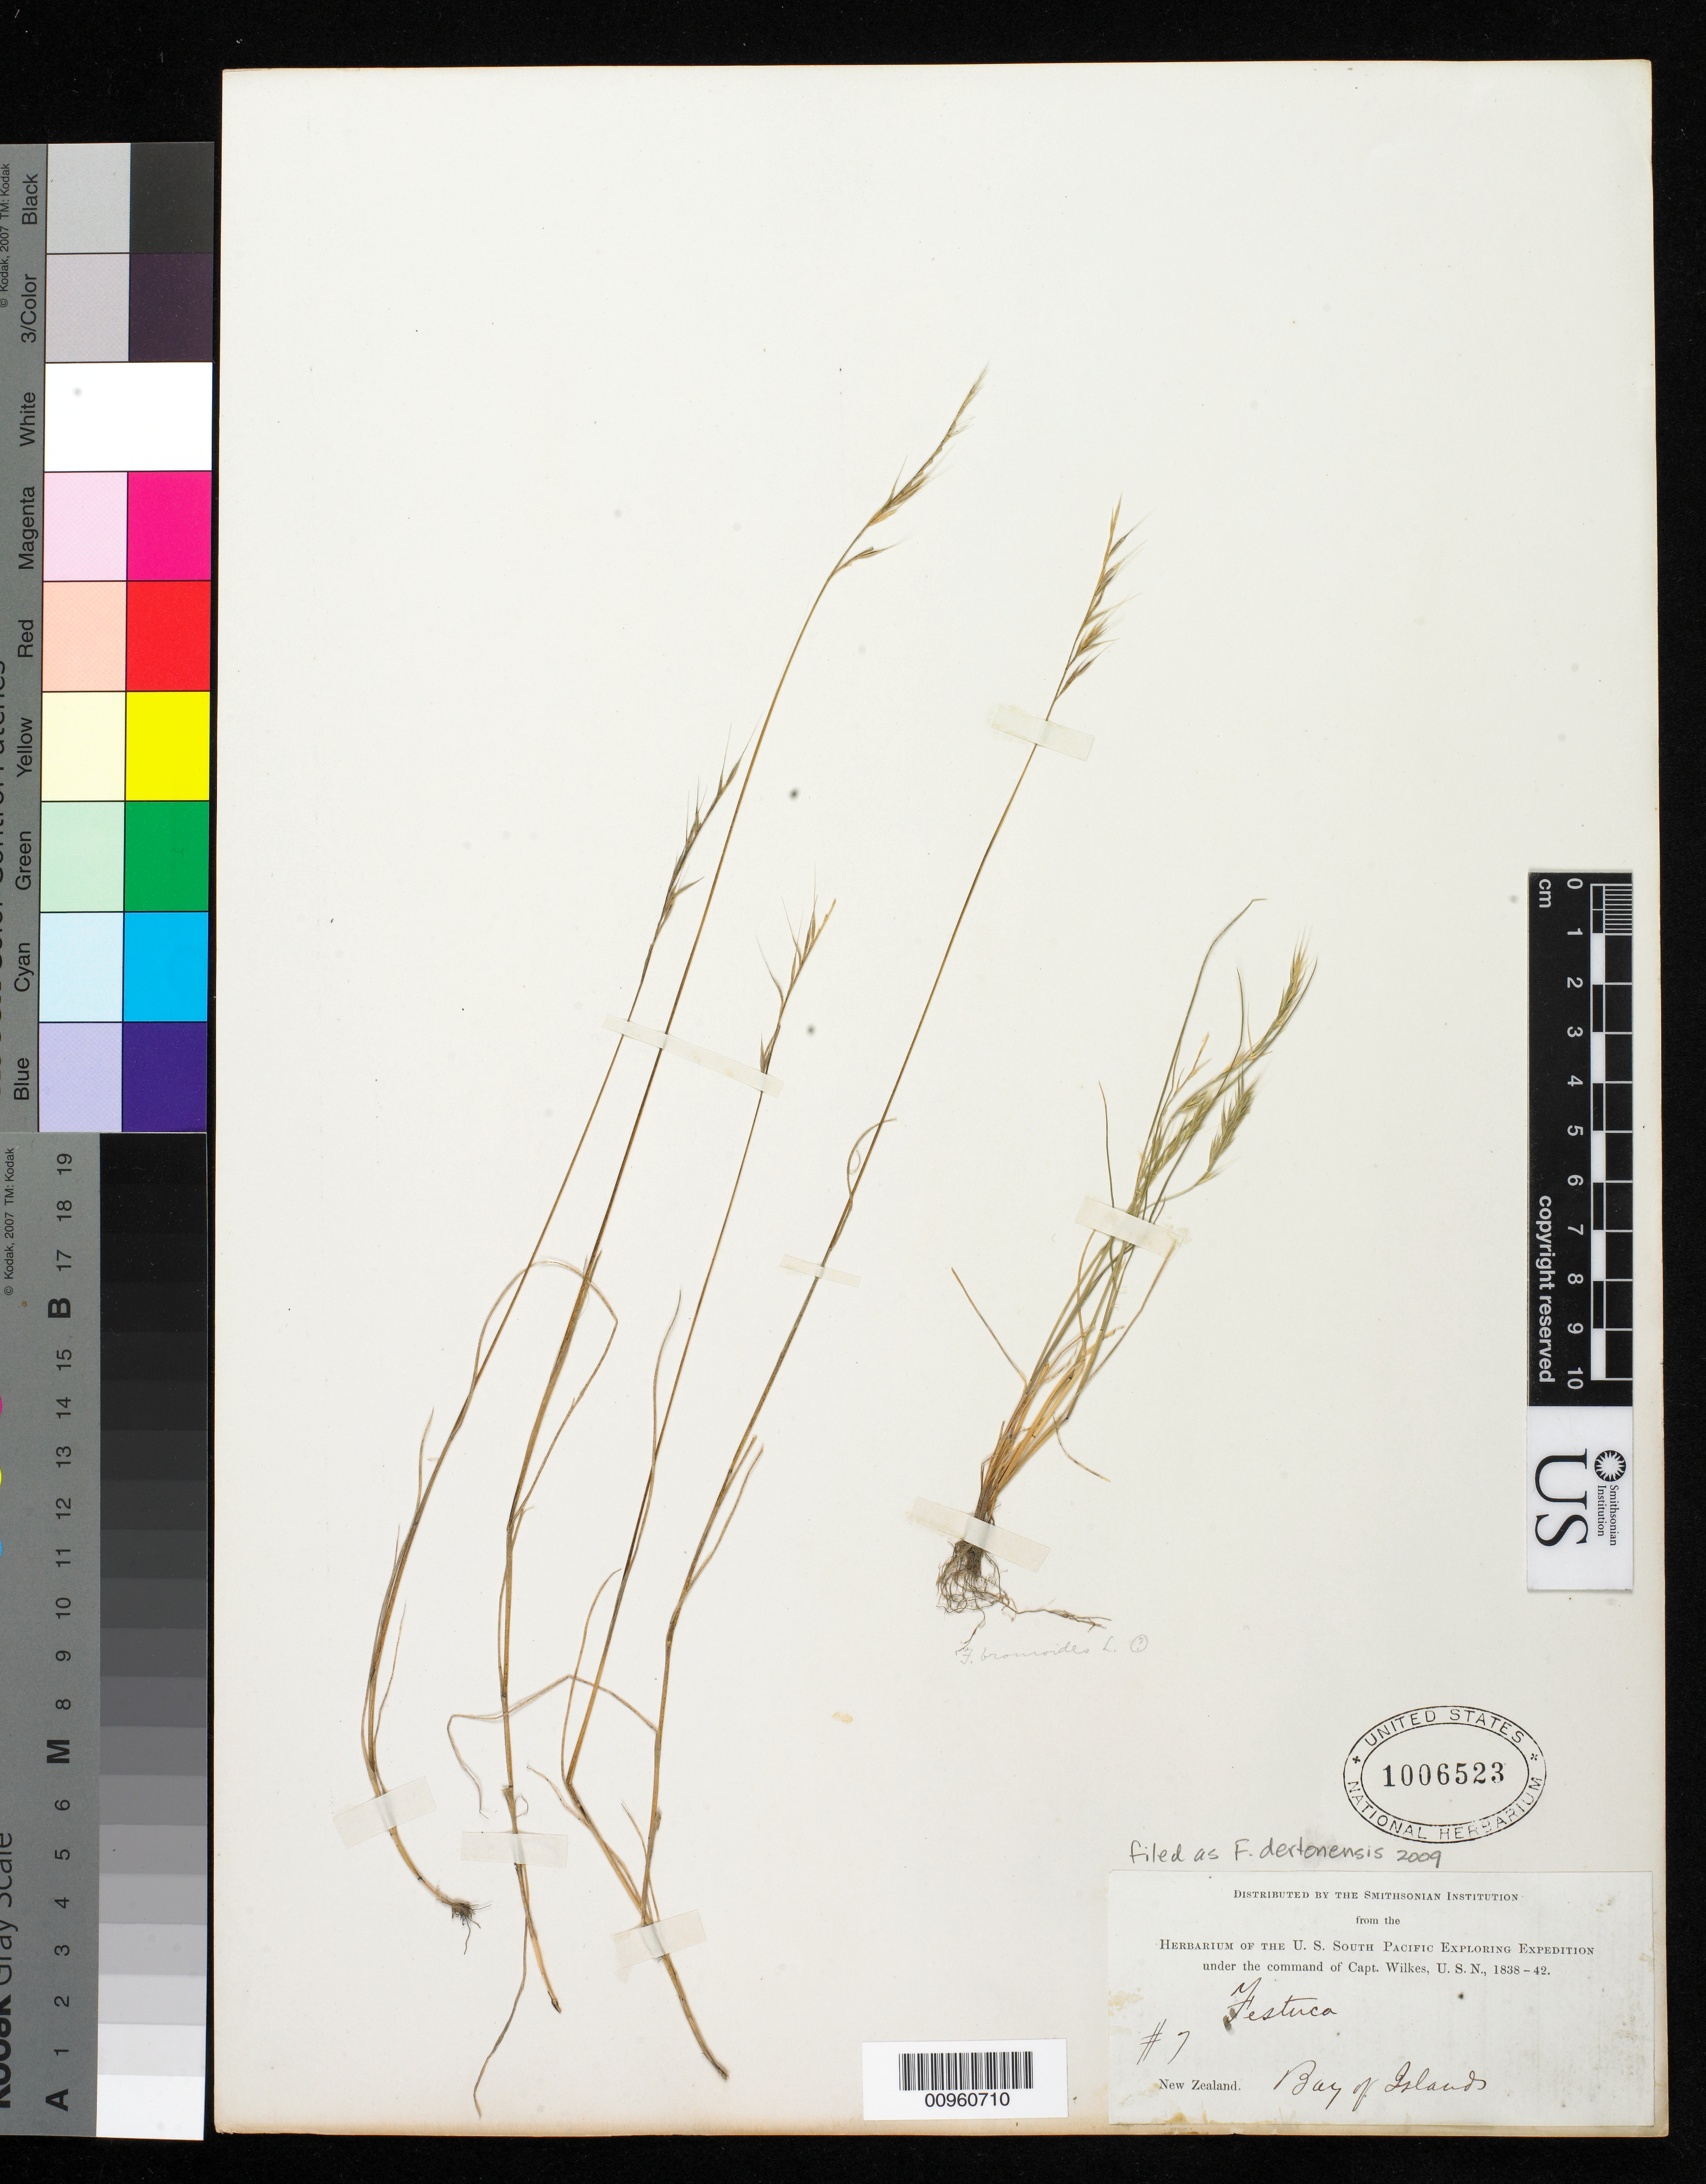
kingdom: Plantae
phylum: Tracheophyta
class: Liliopsida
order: Poales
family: Poaceae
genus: Festuca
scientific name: Festuca bromoides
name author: L.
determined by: Poaceae Reorganization Project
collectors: Wilkes Explor. Exped.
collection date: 1838/1842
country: New Zealand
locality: New Zealand. Bay of Islands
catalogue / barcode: US 1006523